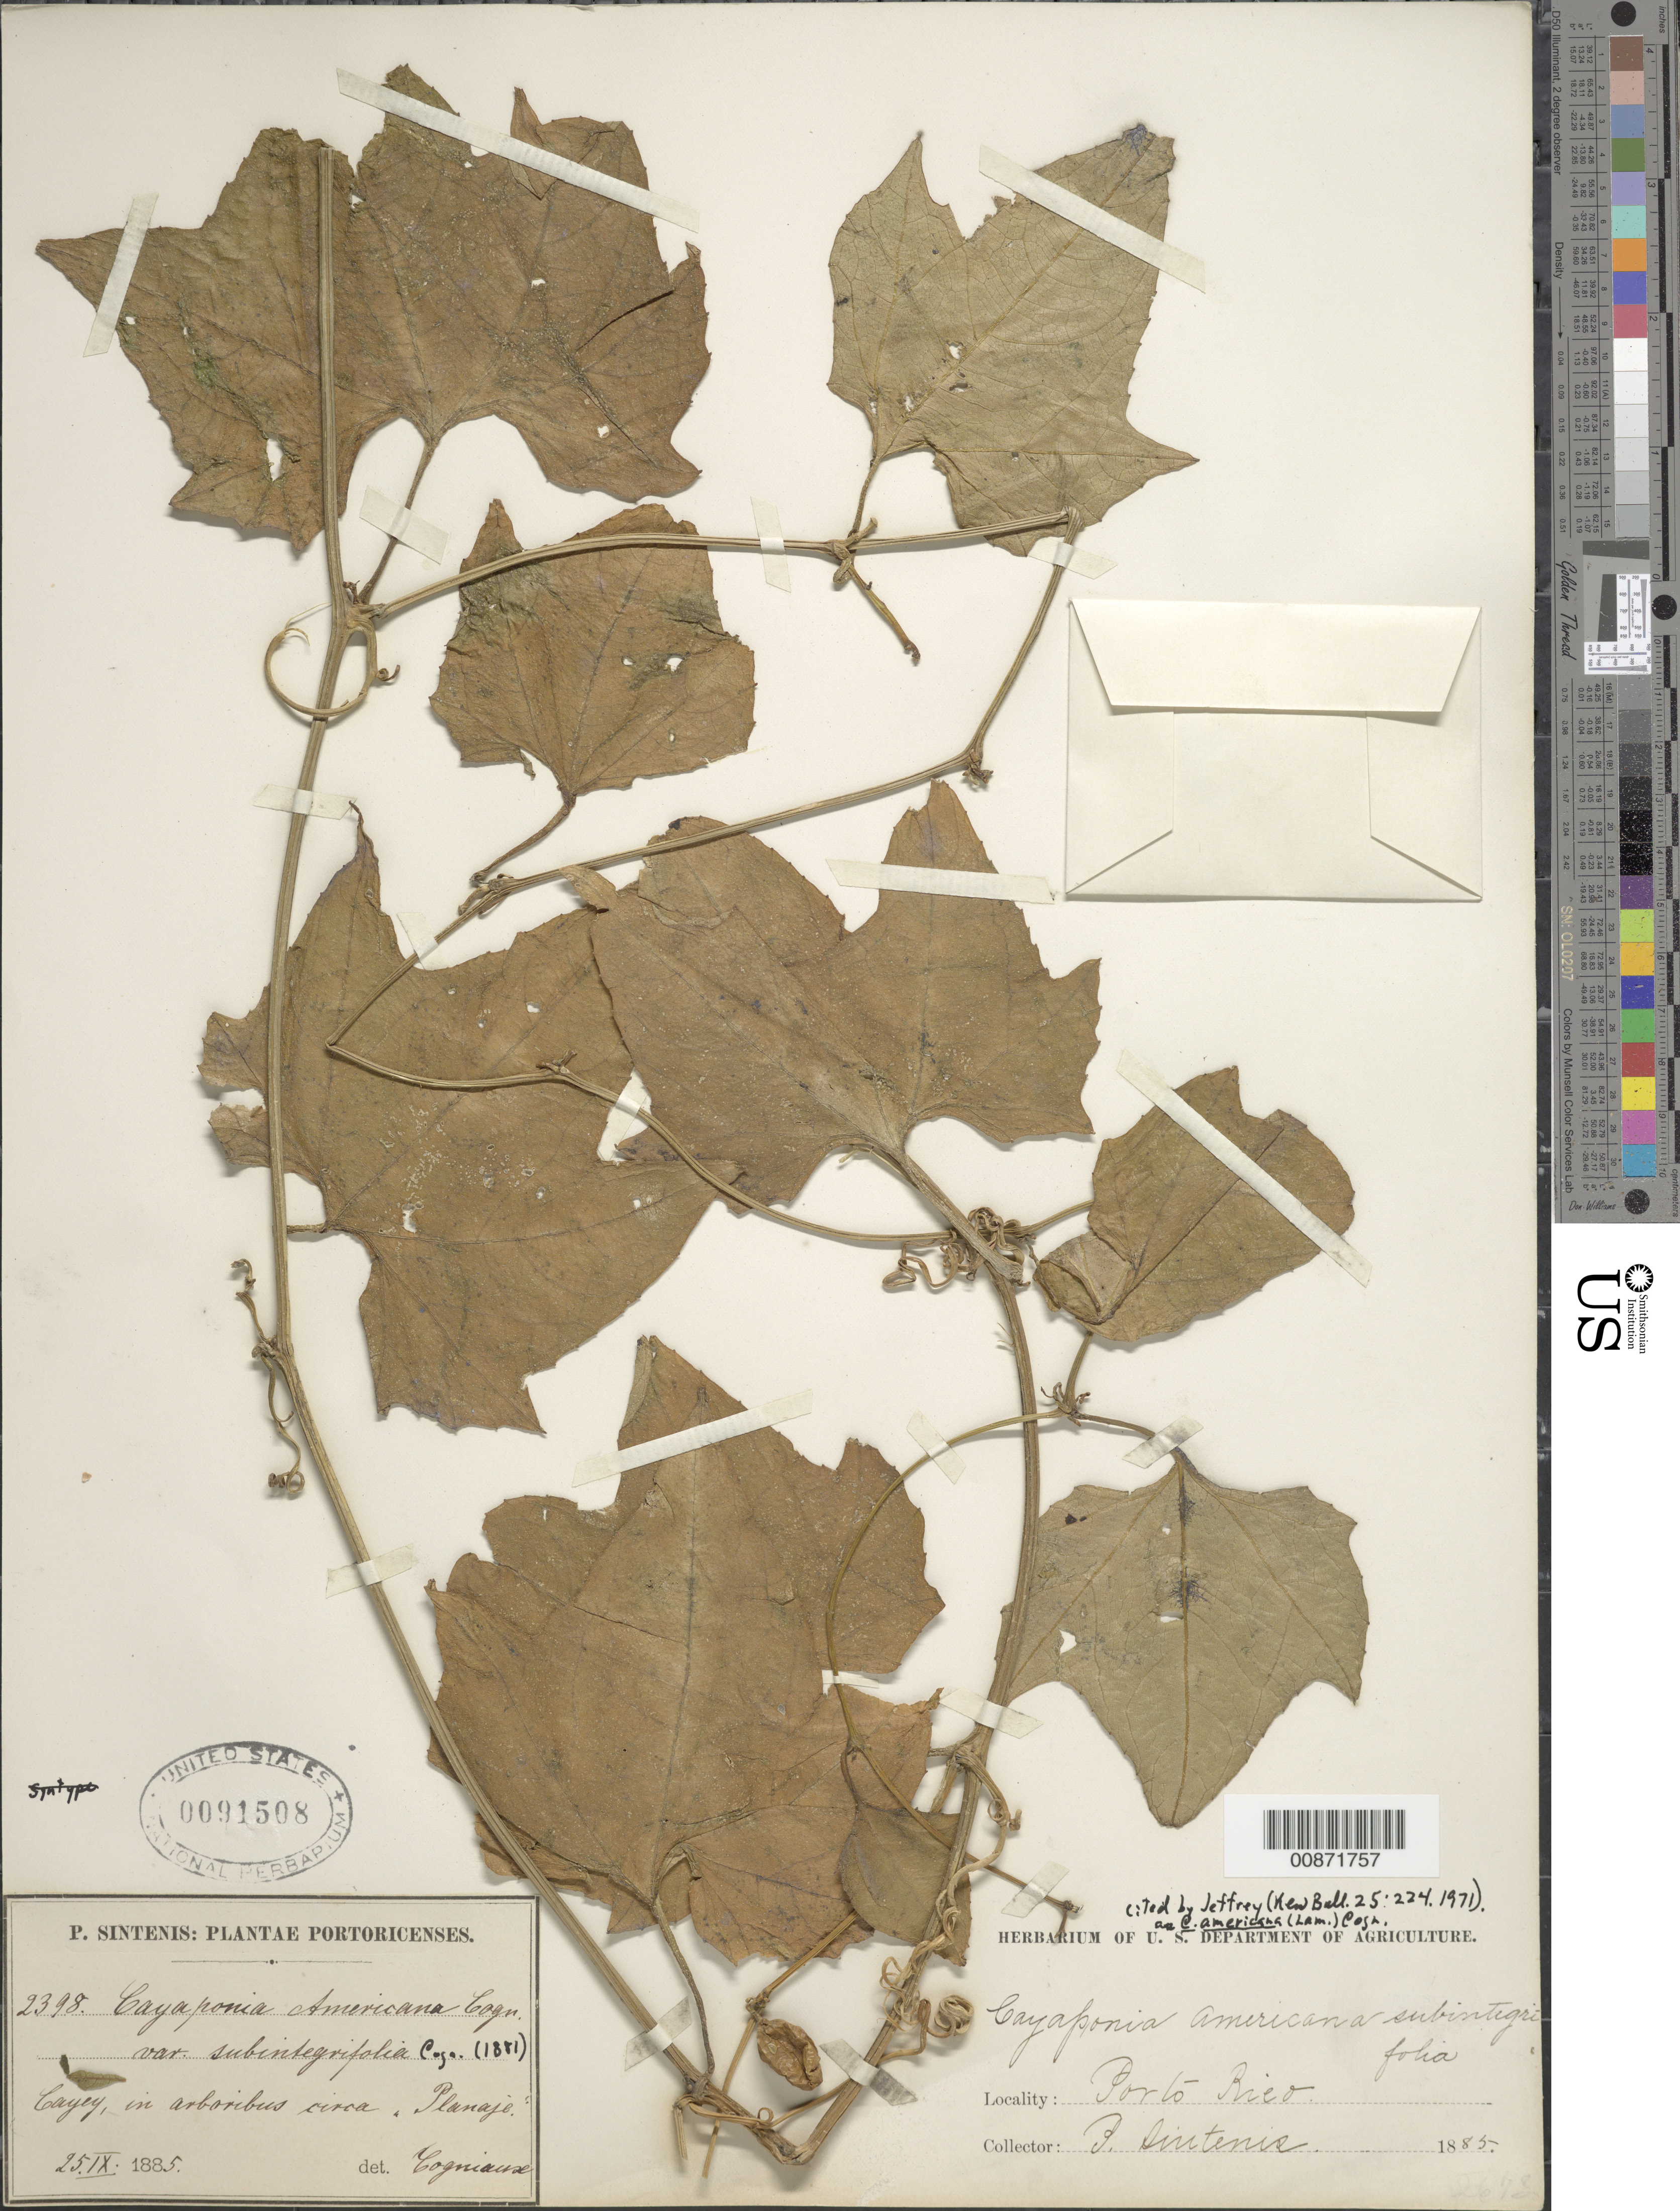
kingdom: Plantae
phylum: Tracheophyta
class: Magnoliopsida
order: Cucurbitales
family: Cucurbitaceae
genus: Cayaponia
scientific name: Cayaponia americana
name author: (Lam.) Cogn.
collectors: P. Sintenis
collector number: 2398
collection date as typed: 25 Sep 1885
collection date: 1885-09-25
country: Puerto Rico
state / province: Cayey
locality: Cayey. Planaje.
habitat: In afboribus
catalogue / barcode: US 91508